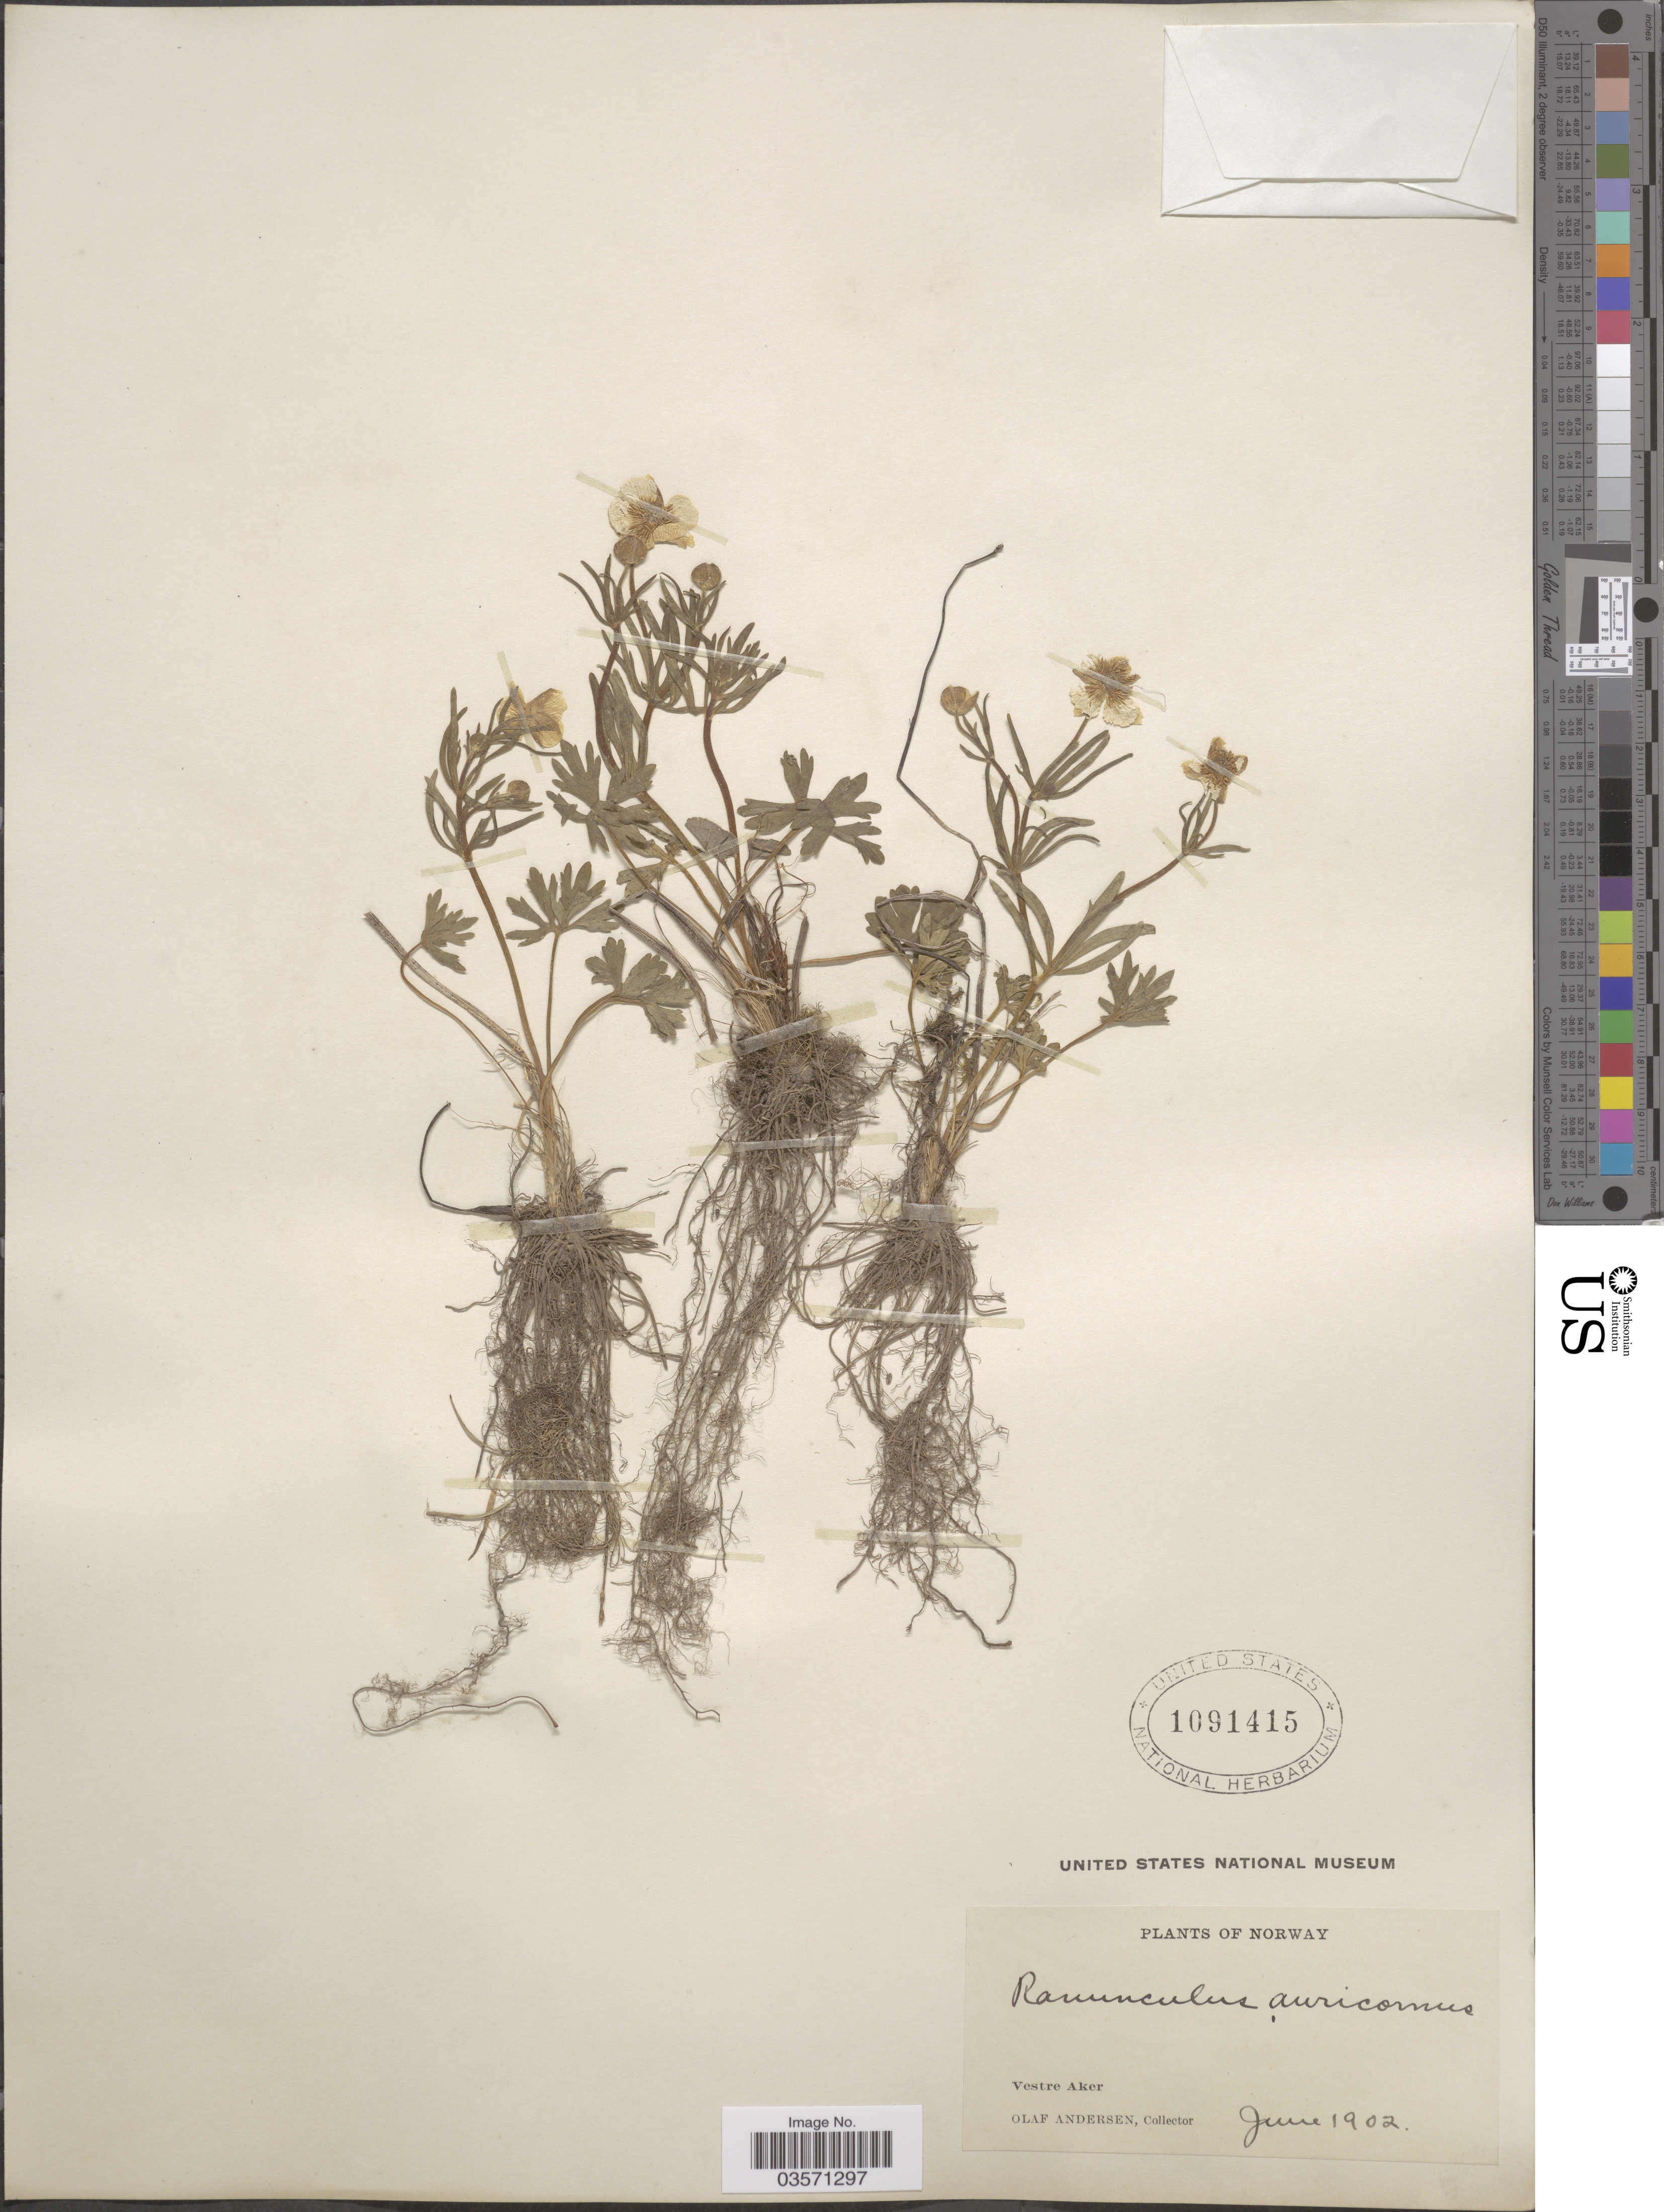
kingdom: Plantae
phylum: Tracheophyta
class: Magnoliopsida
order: Ranunculales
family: Ranunculaceae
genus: Ranunculus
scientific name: Ranunculus auricomus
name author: L.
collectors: O. Andersen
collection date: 1902-06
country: Norway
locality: Vestre Aker.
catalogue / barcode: US 1091415